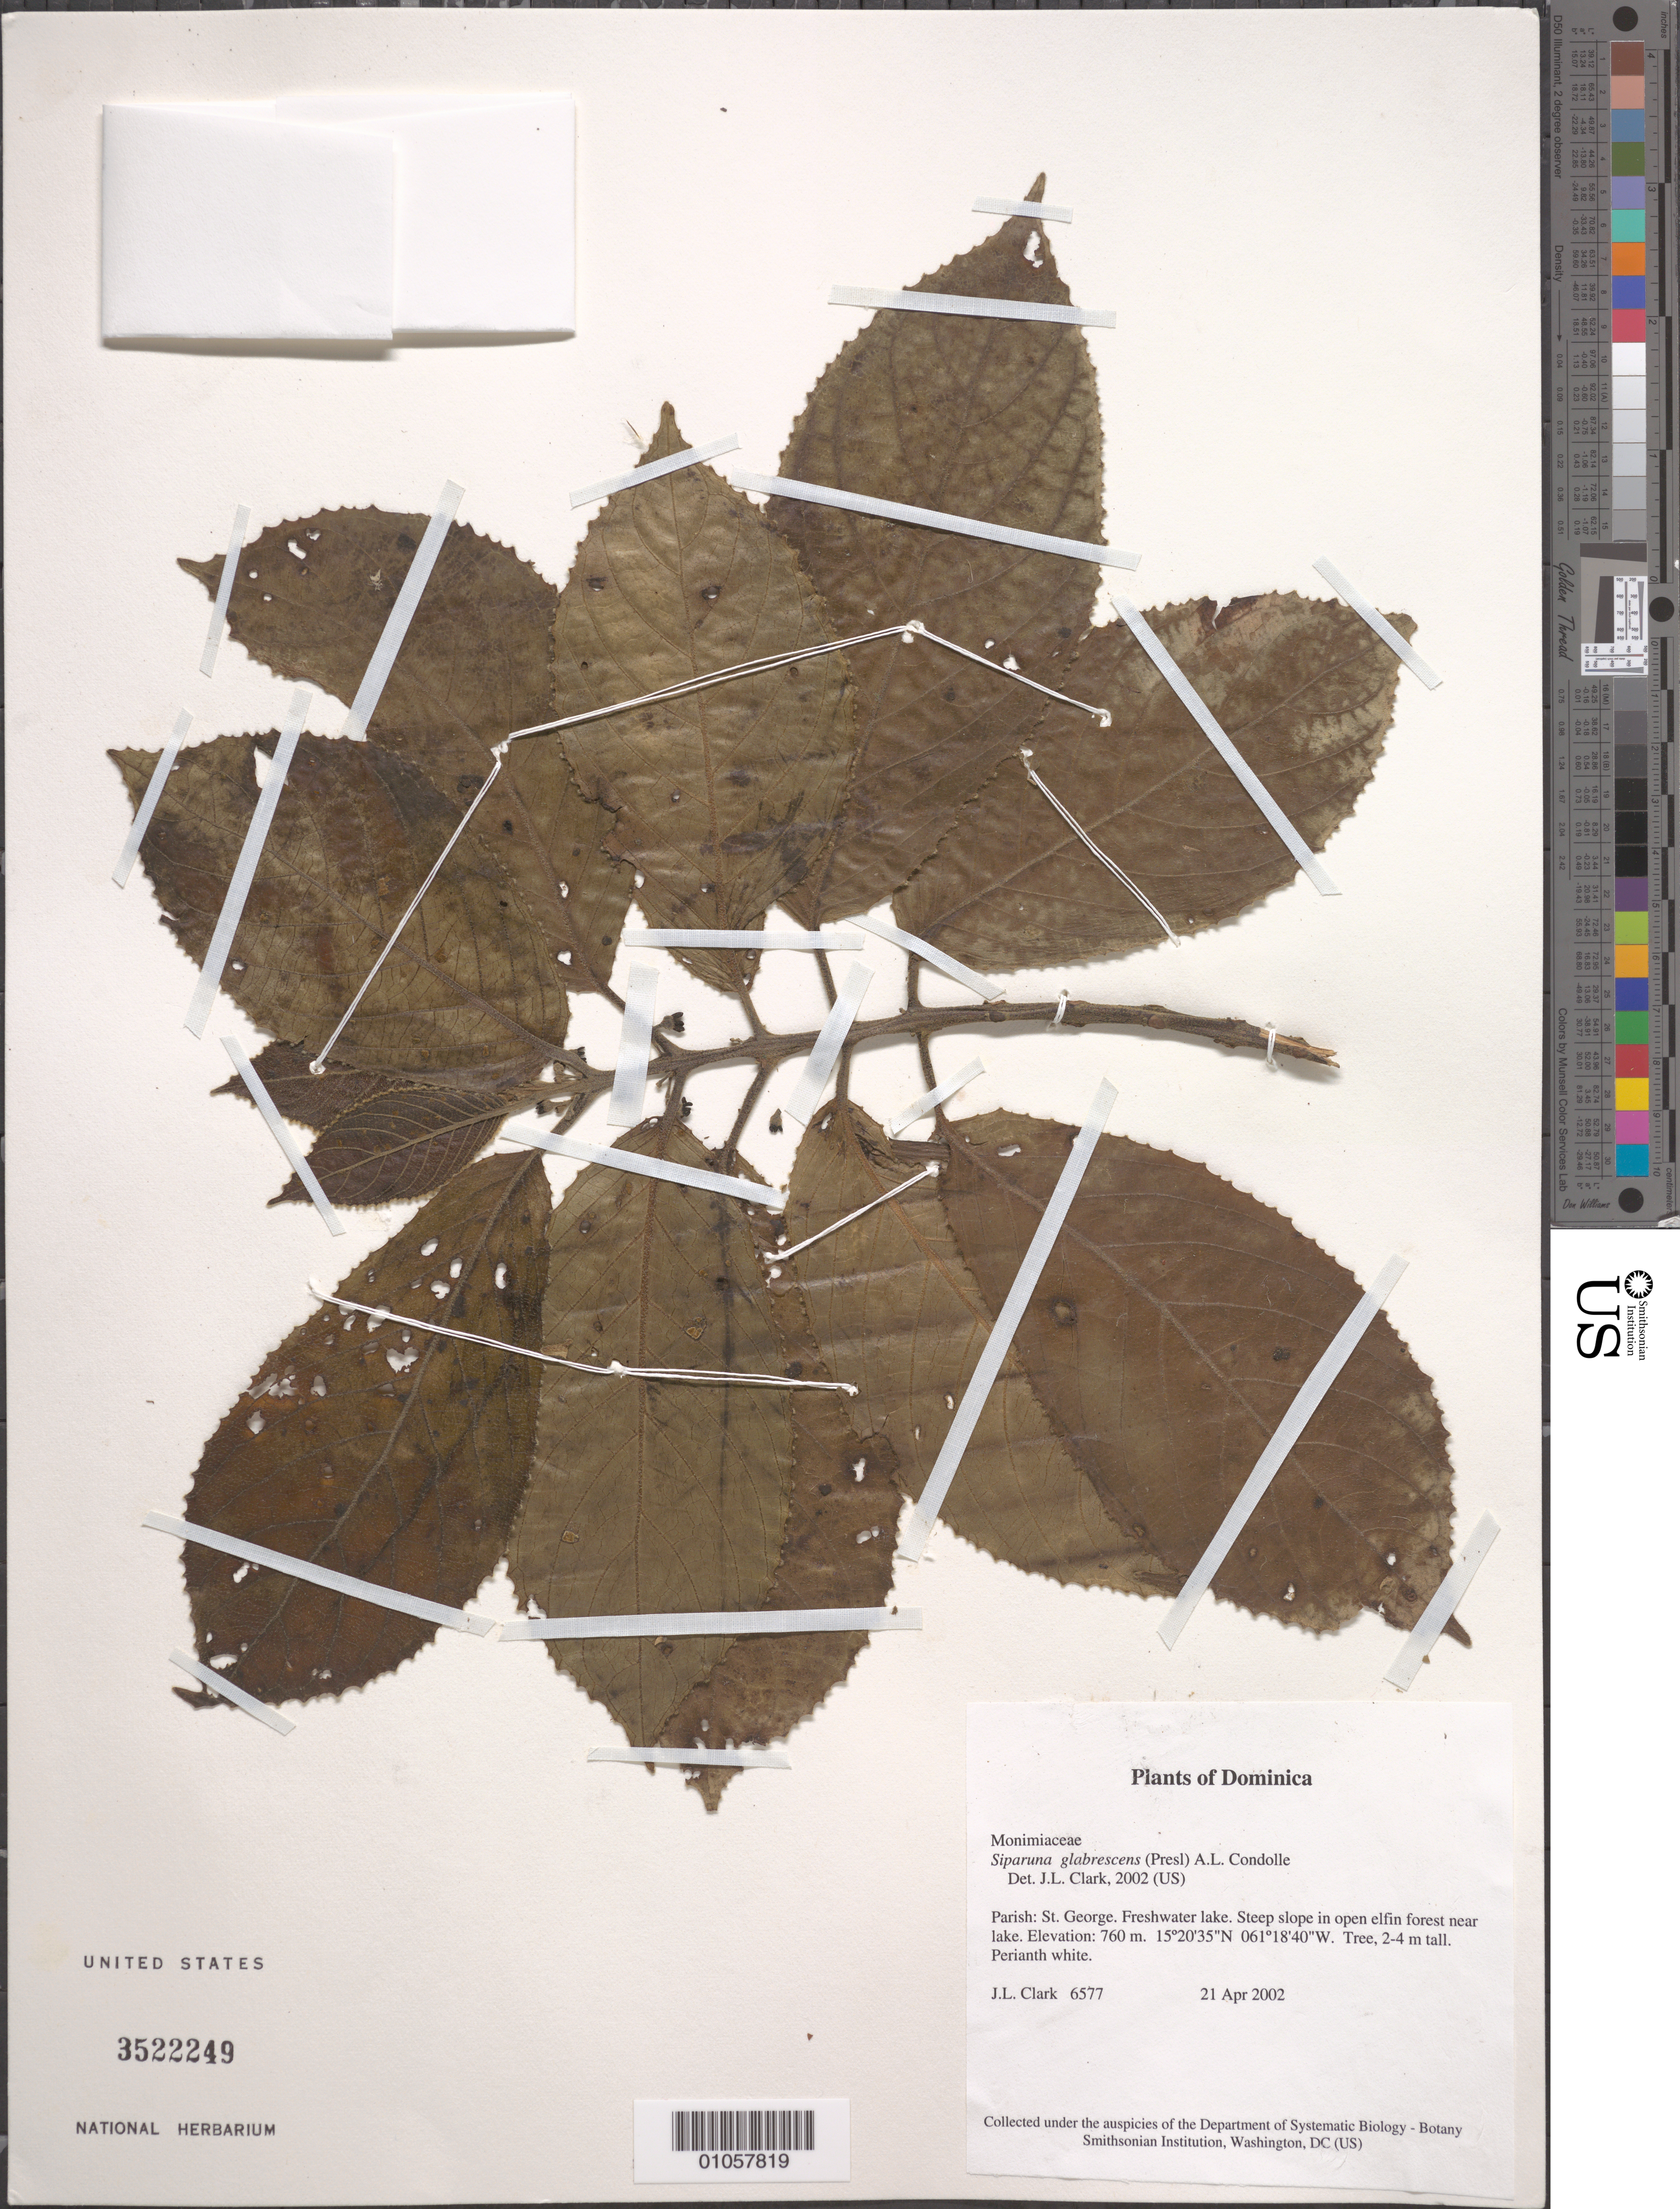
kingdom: Plantae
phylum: Tracheophyta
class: Magnoliopsida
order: Laurales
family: Siparunaceae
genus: Siparuna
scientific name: Siparuna glabrescens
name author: (C. Presl) A. DC.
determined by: Clark, J. L., (SEL), The Marie Selby Botanical Garden (UNITED STATES)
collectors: J. L. Clark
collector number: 6577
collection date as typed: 21 Apr 2002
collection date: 2002-04-21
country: Dominica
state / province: St. George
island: Dominica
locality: Freshwater Lake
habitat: Steep slope in open elfin forest near lake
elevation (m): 760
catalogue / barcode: US 3522249